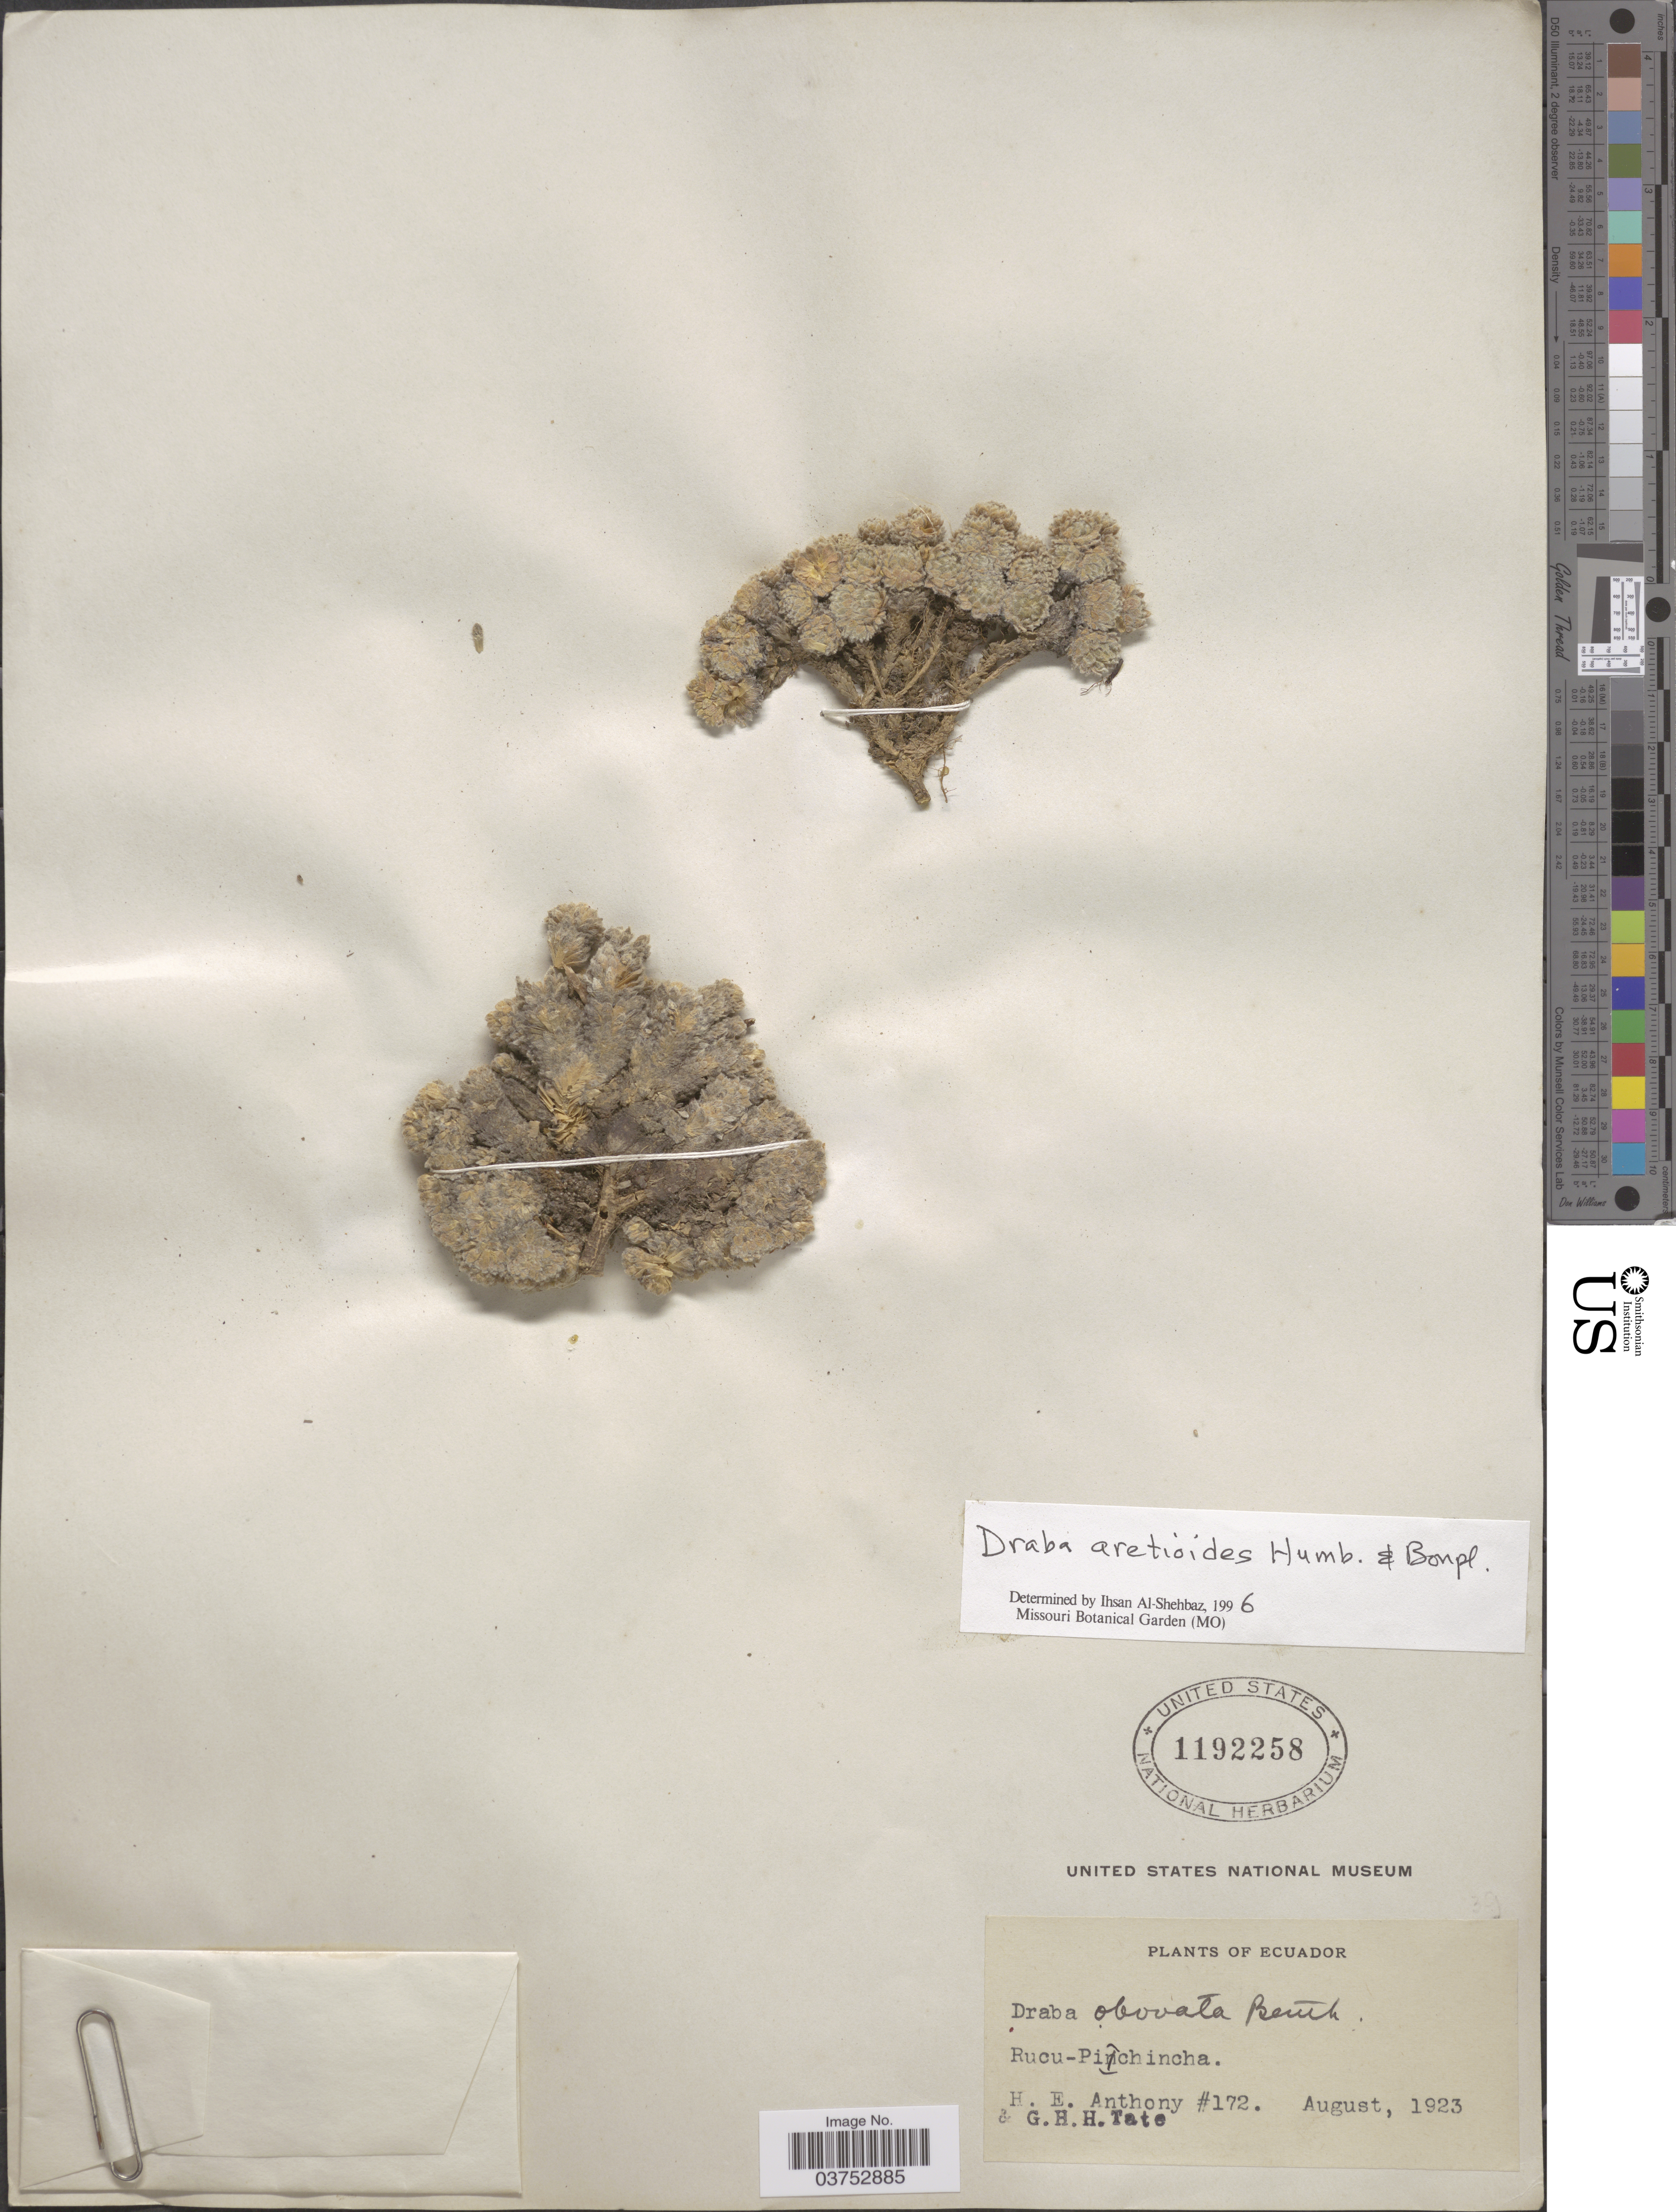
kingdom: Plantae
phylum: Tracheophyta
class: Magnoliopsida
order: Brassicales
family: Brassicaceae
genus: Draba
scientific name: Draba aretioides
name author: (A. Gray) Humb. & Bonpl.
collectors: H. E. Anthony & G. H. H.Tate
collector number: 172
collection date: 1923-08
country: Ecuador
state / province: Pichincha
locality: Rucu-Pichincha.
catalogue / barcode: US 1192258